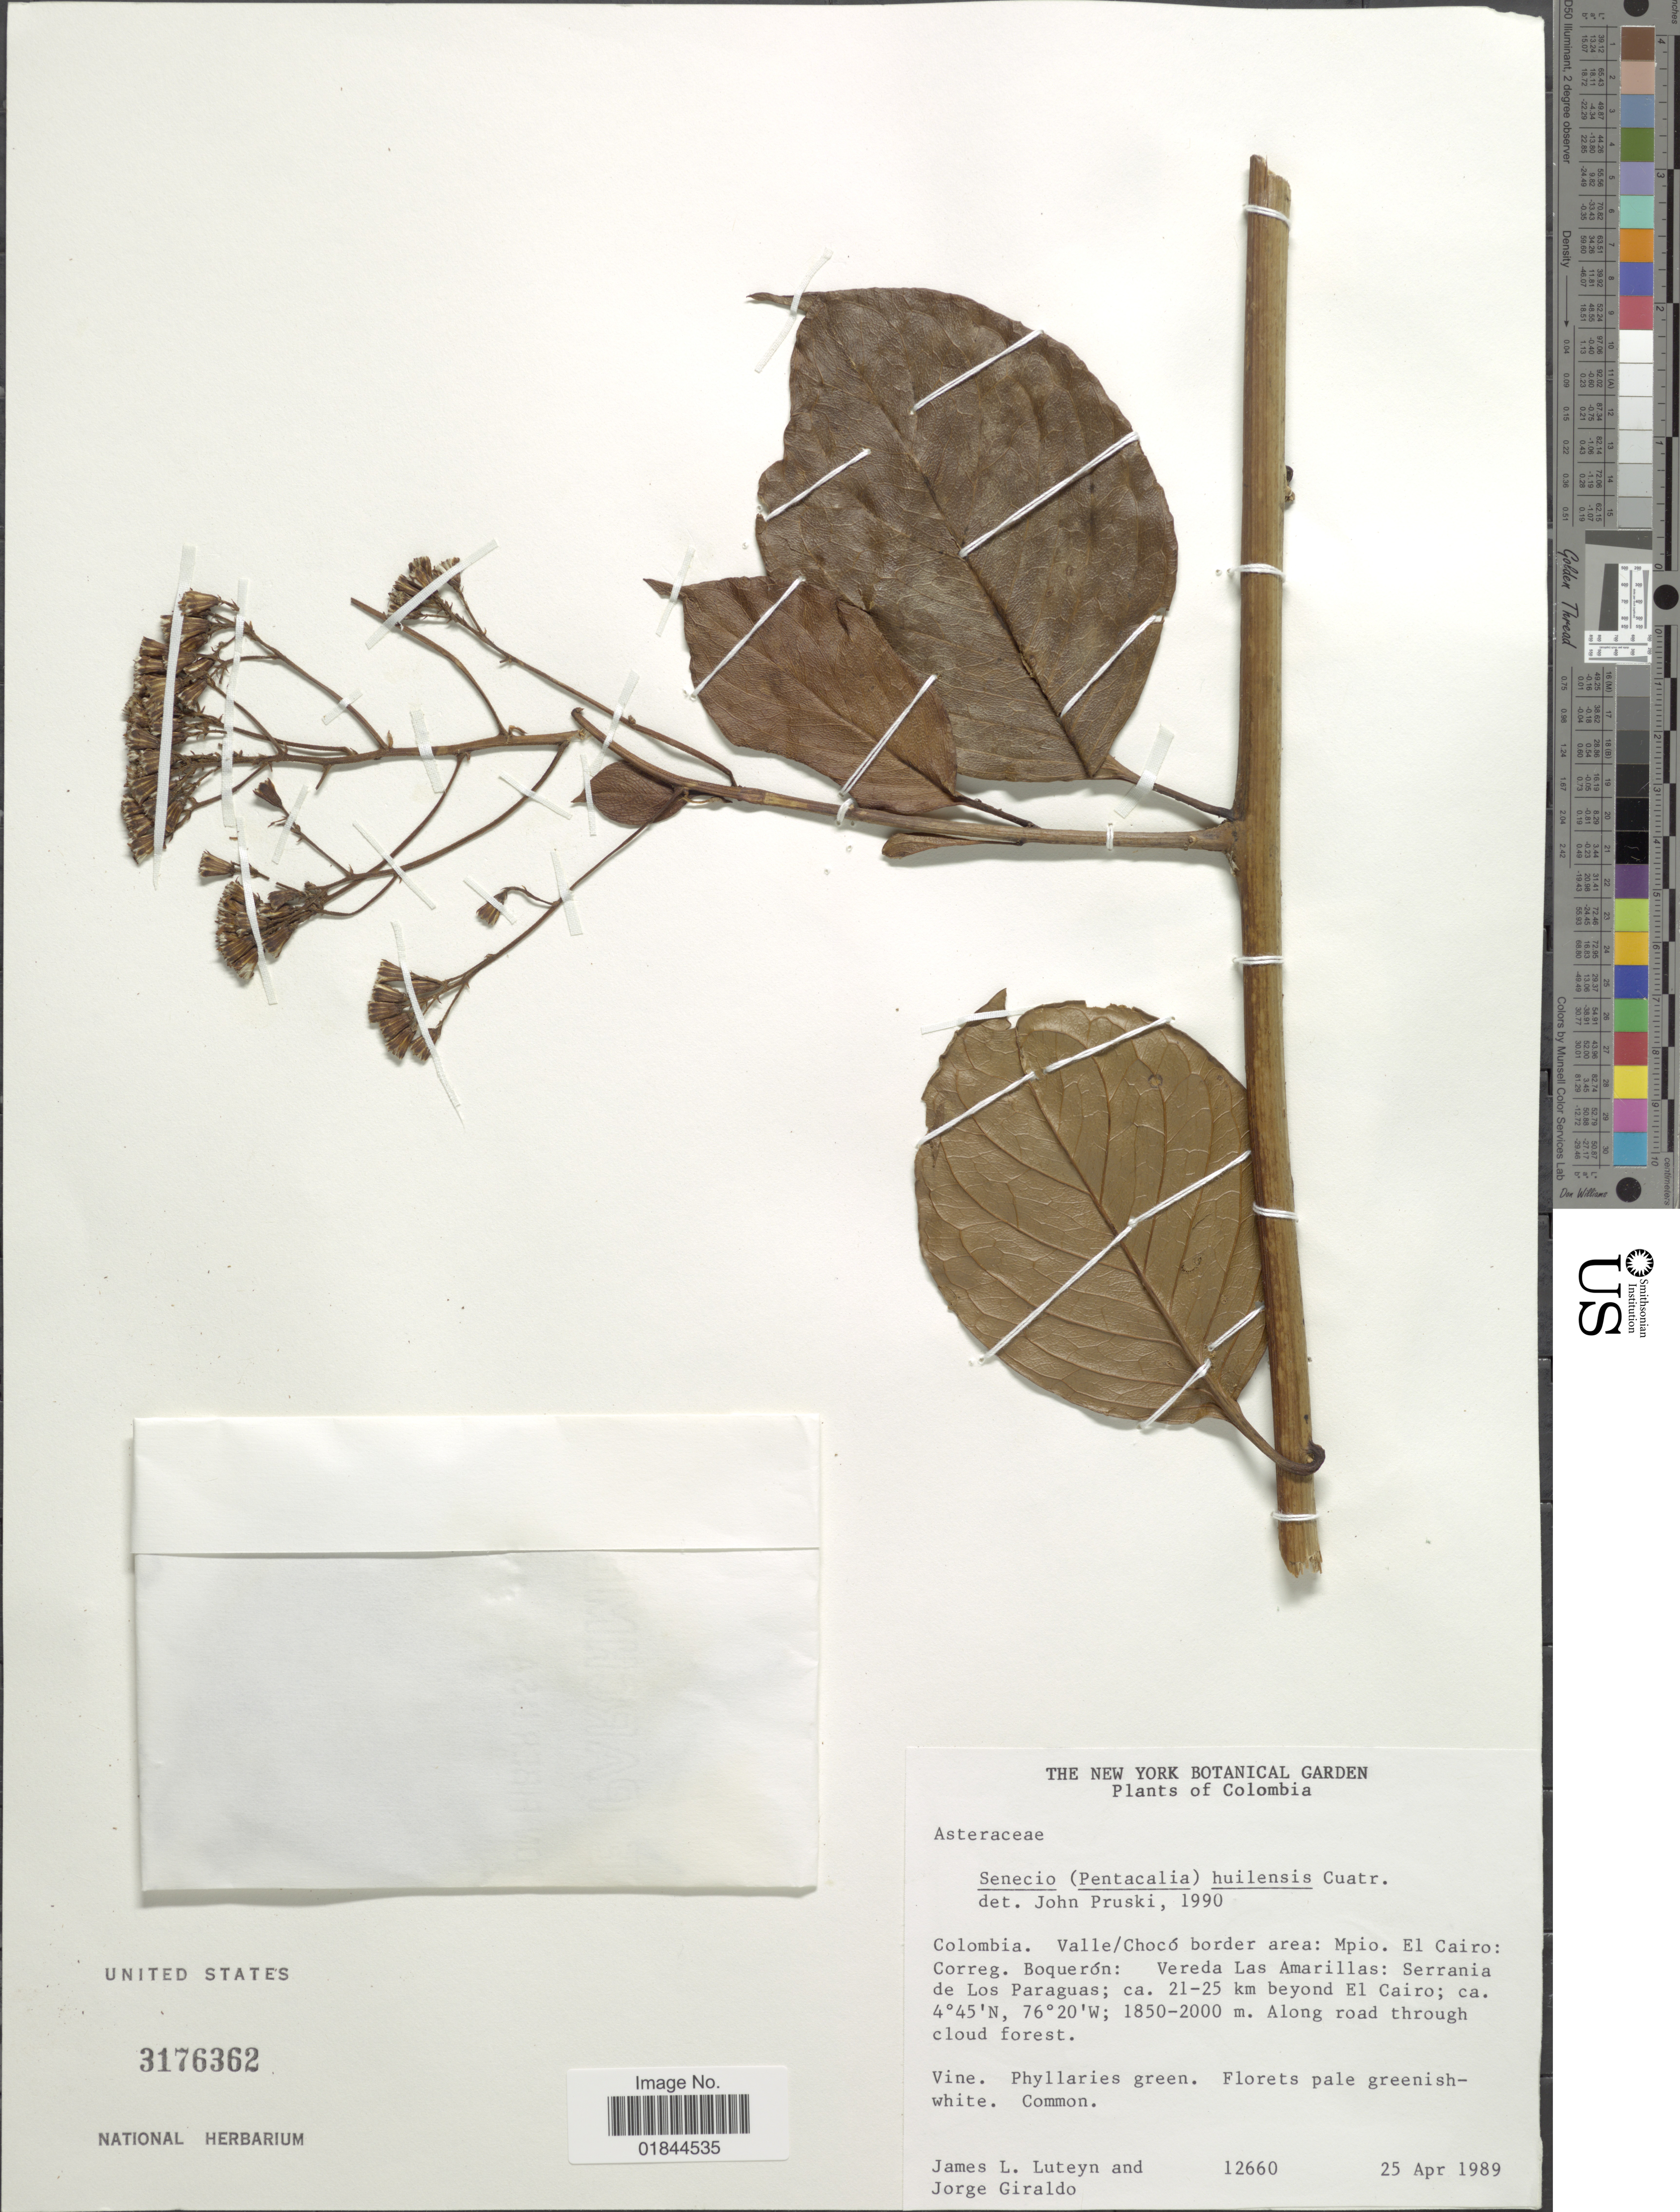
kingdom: Plantae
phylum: Tracheophyta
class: Magnoliopsida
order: Asterales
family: Asteraceae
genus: Pentacalia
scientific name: Pentacalia huilensis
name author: (Cuatrec.) Cuatrec.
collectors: J. L. Luteyn & J. Giraldo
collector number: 12660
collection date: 1989-04-25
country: Colombia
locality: Valle/Choco border area, Mpio. El Cairo: Correg. Boqueron, Vereda Las Amarillas, Serrania de Los Paraguas, ca. 21-25 km beyond El Cairo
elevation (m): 1850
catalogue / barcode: US 3176362